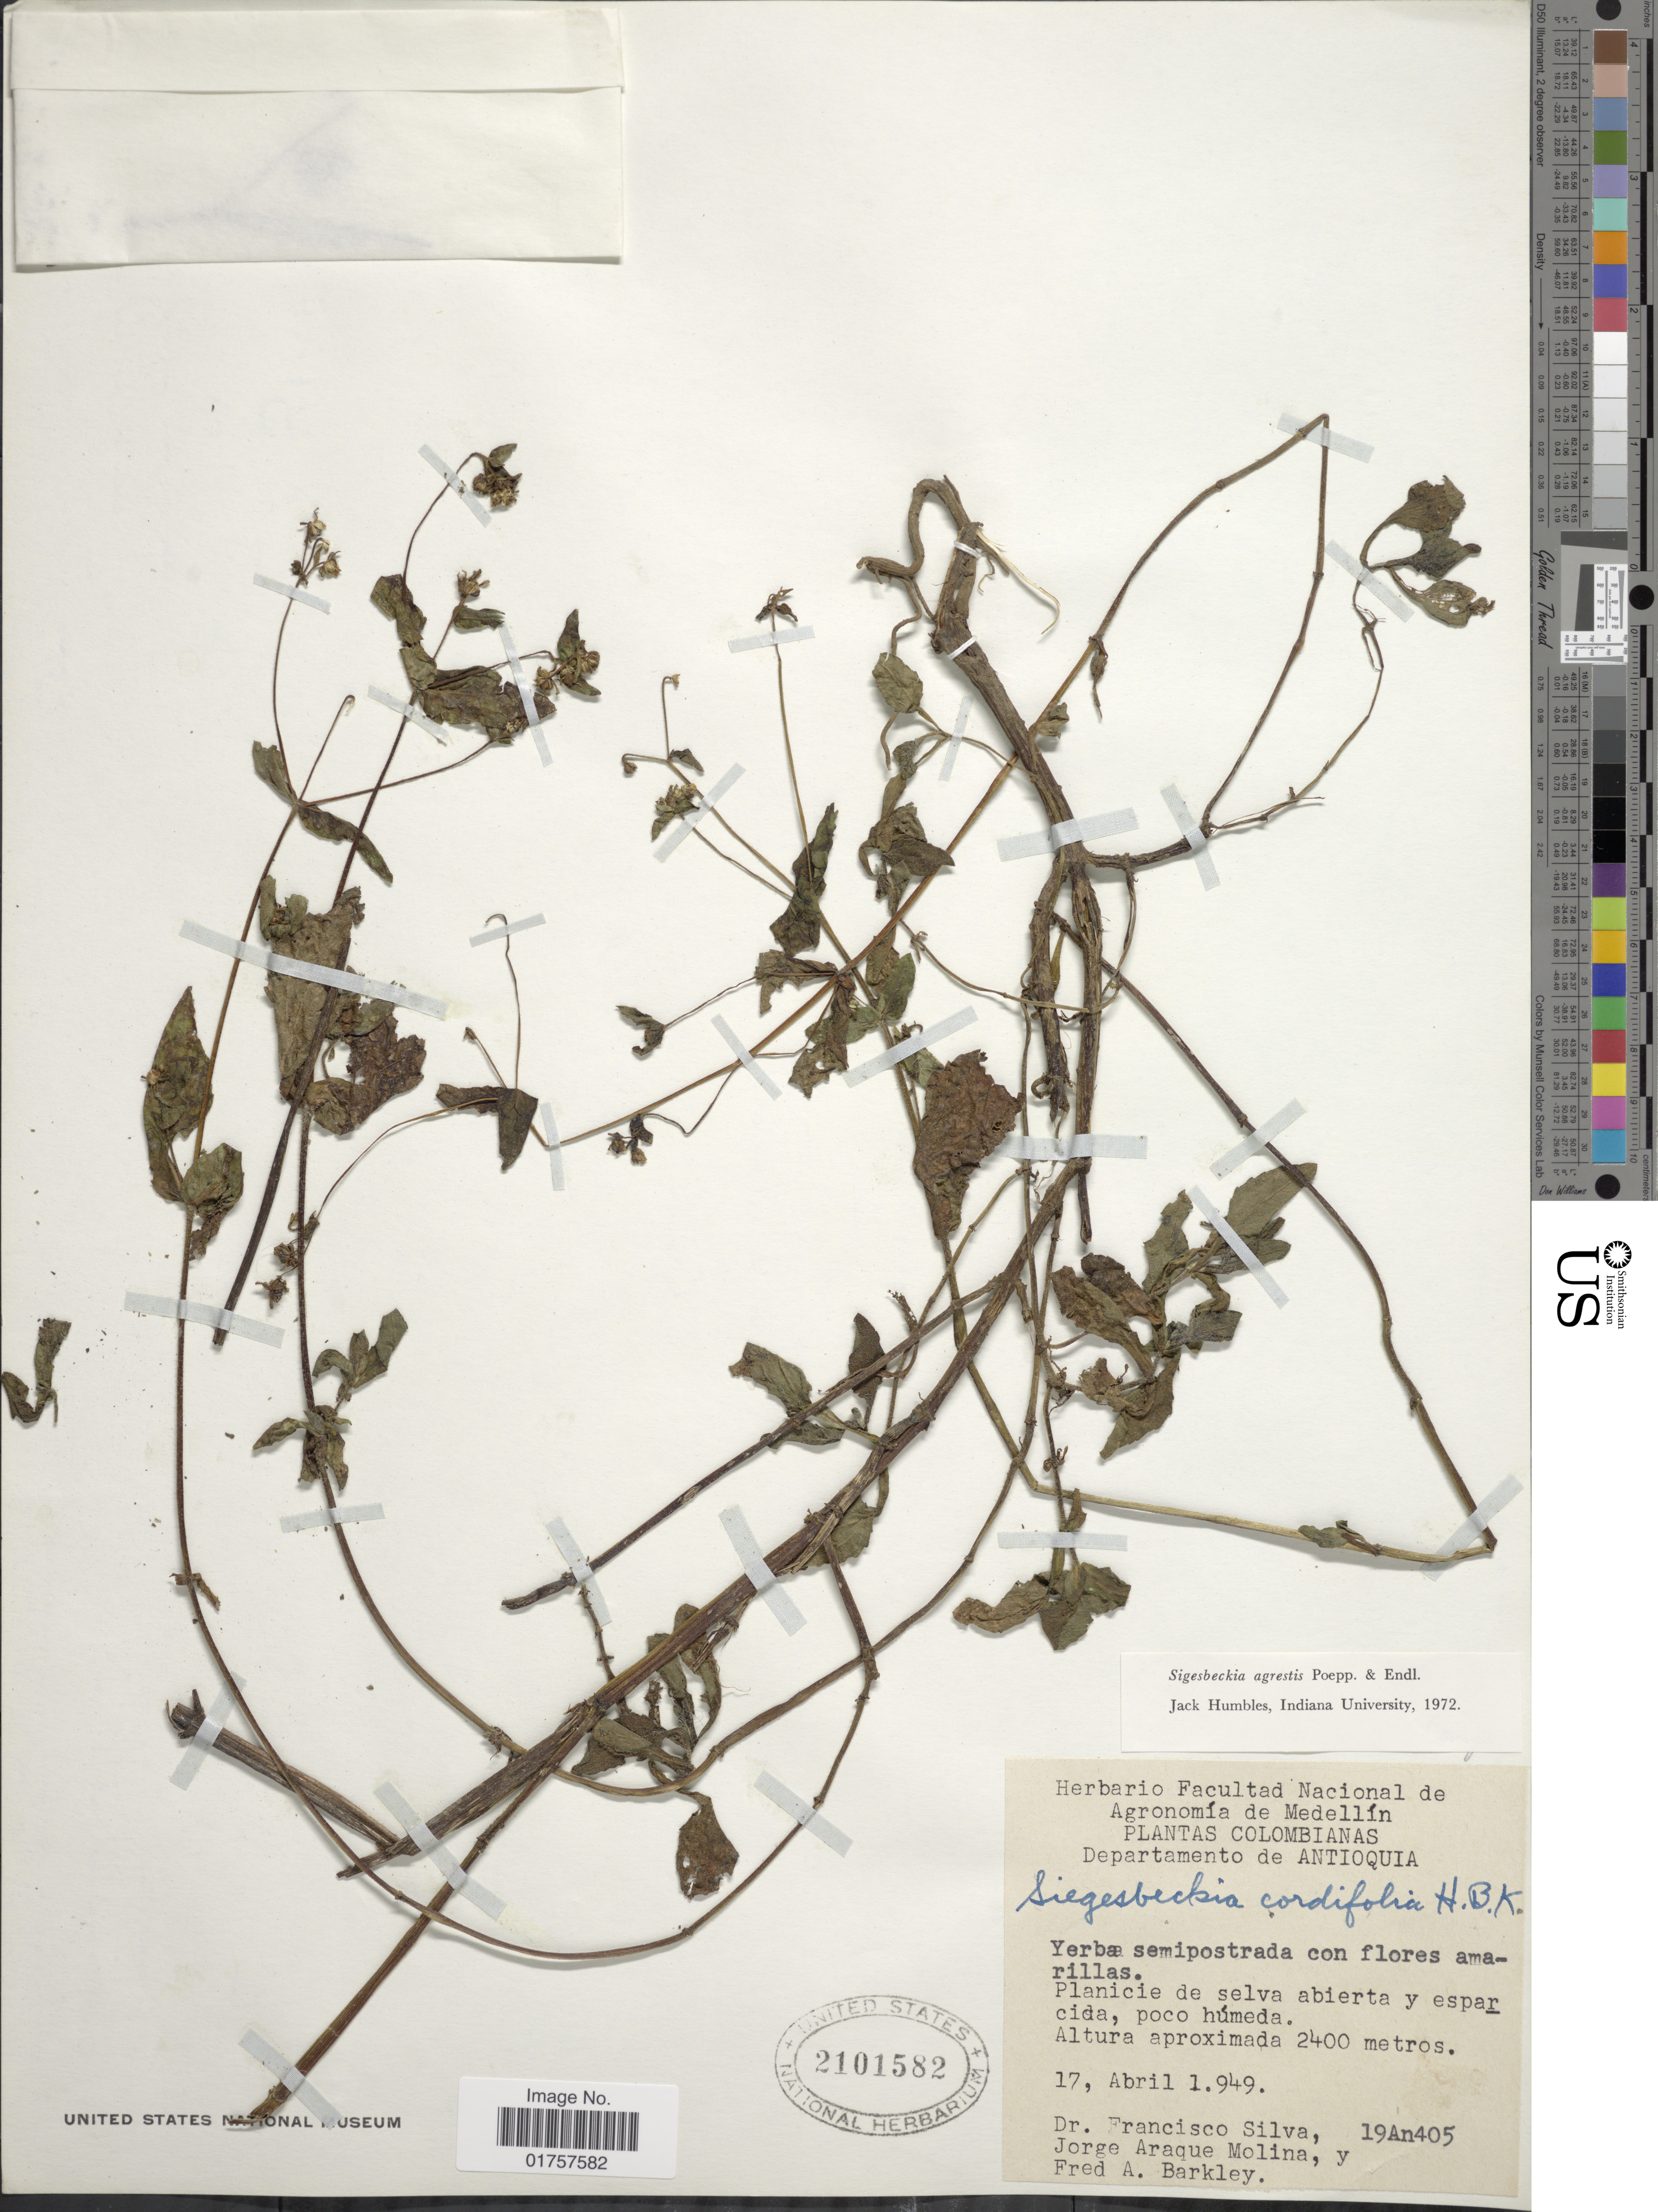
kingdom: Plantae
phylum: Tracheophyta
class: Magnoliopsida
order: Asterales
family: Asteraceae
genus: Sigesbeckia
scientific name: Sigesbeckia agrestis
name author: Poepp.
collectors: F. Silva, J. Araque Molina & F. A. Barkley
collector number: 19An405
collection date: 1949-04-17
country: Colombia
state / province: Antioquia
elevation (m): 2400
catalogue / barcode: US 2101582